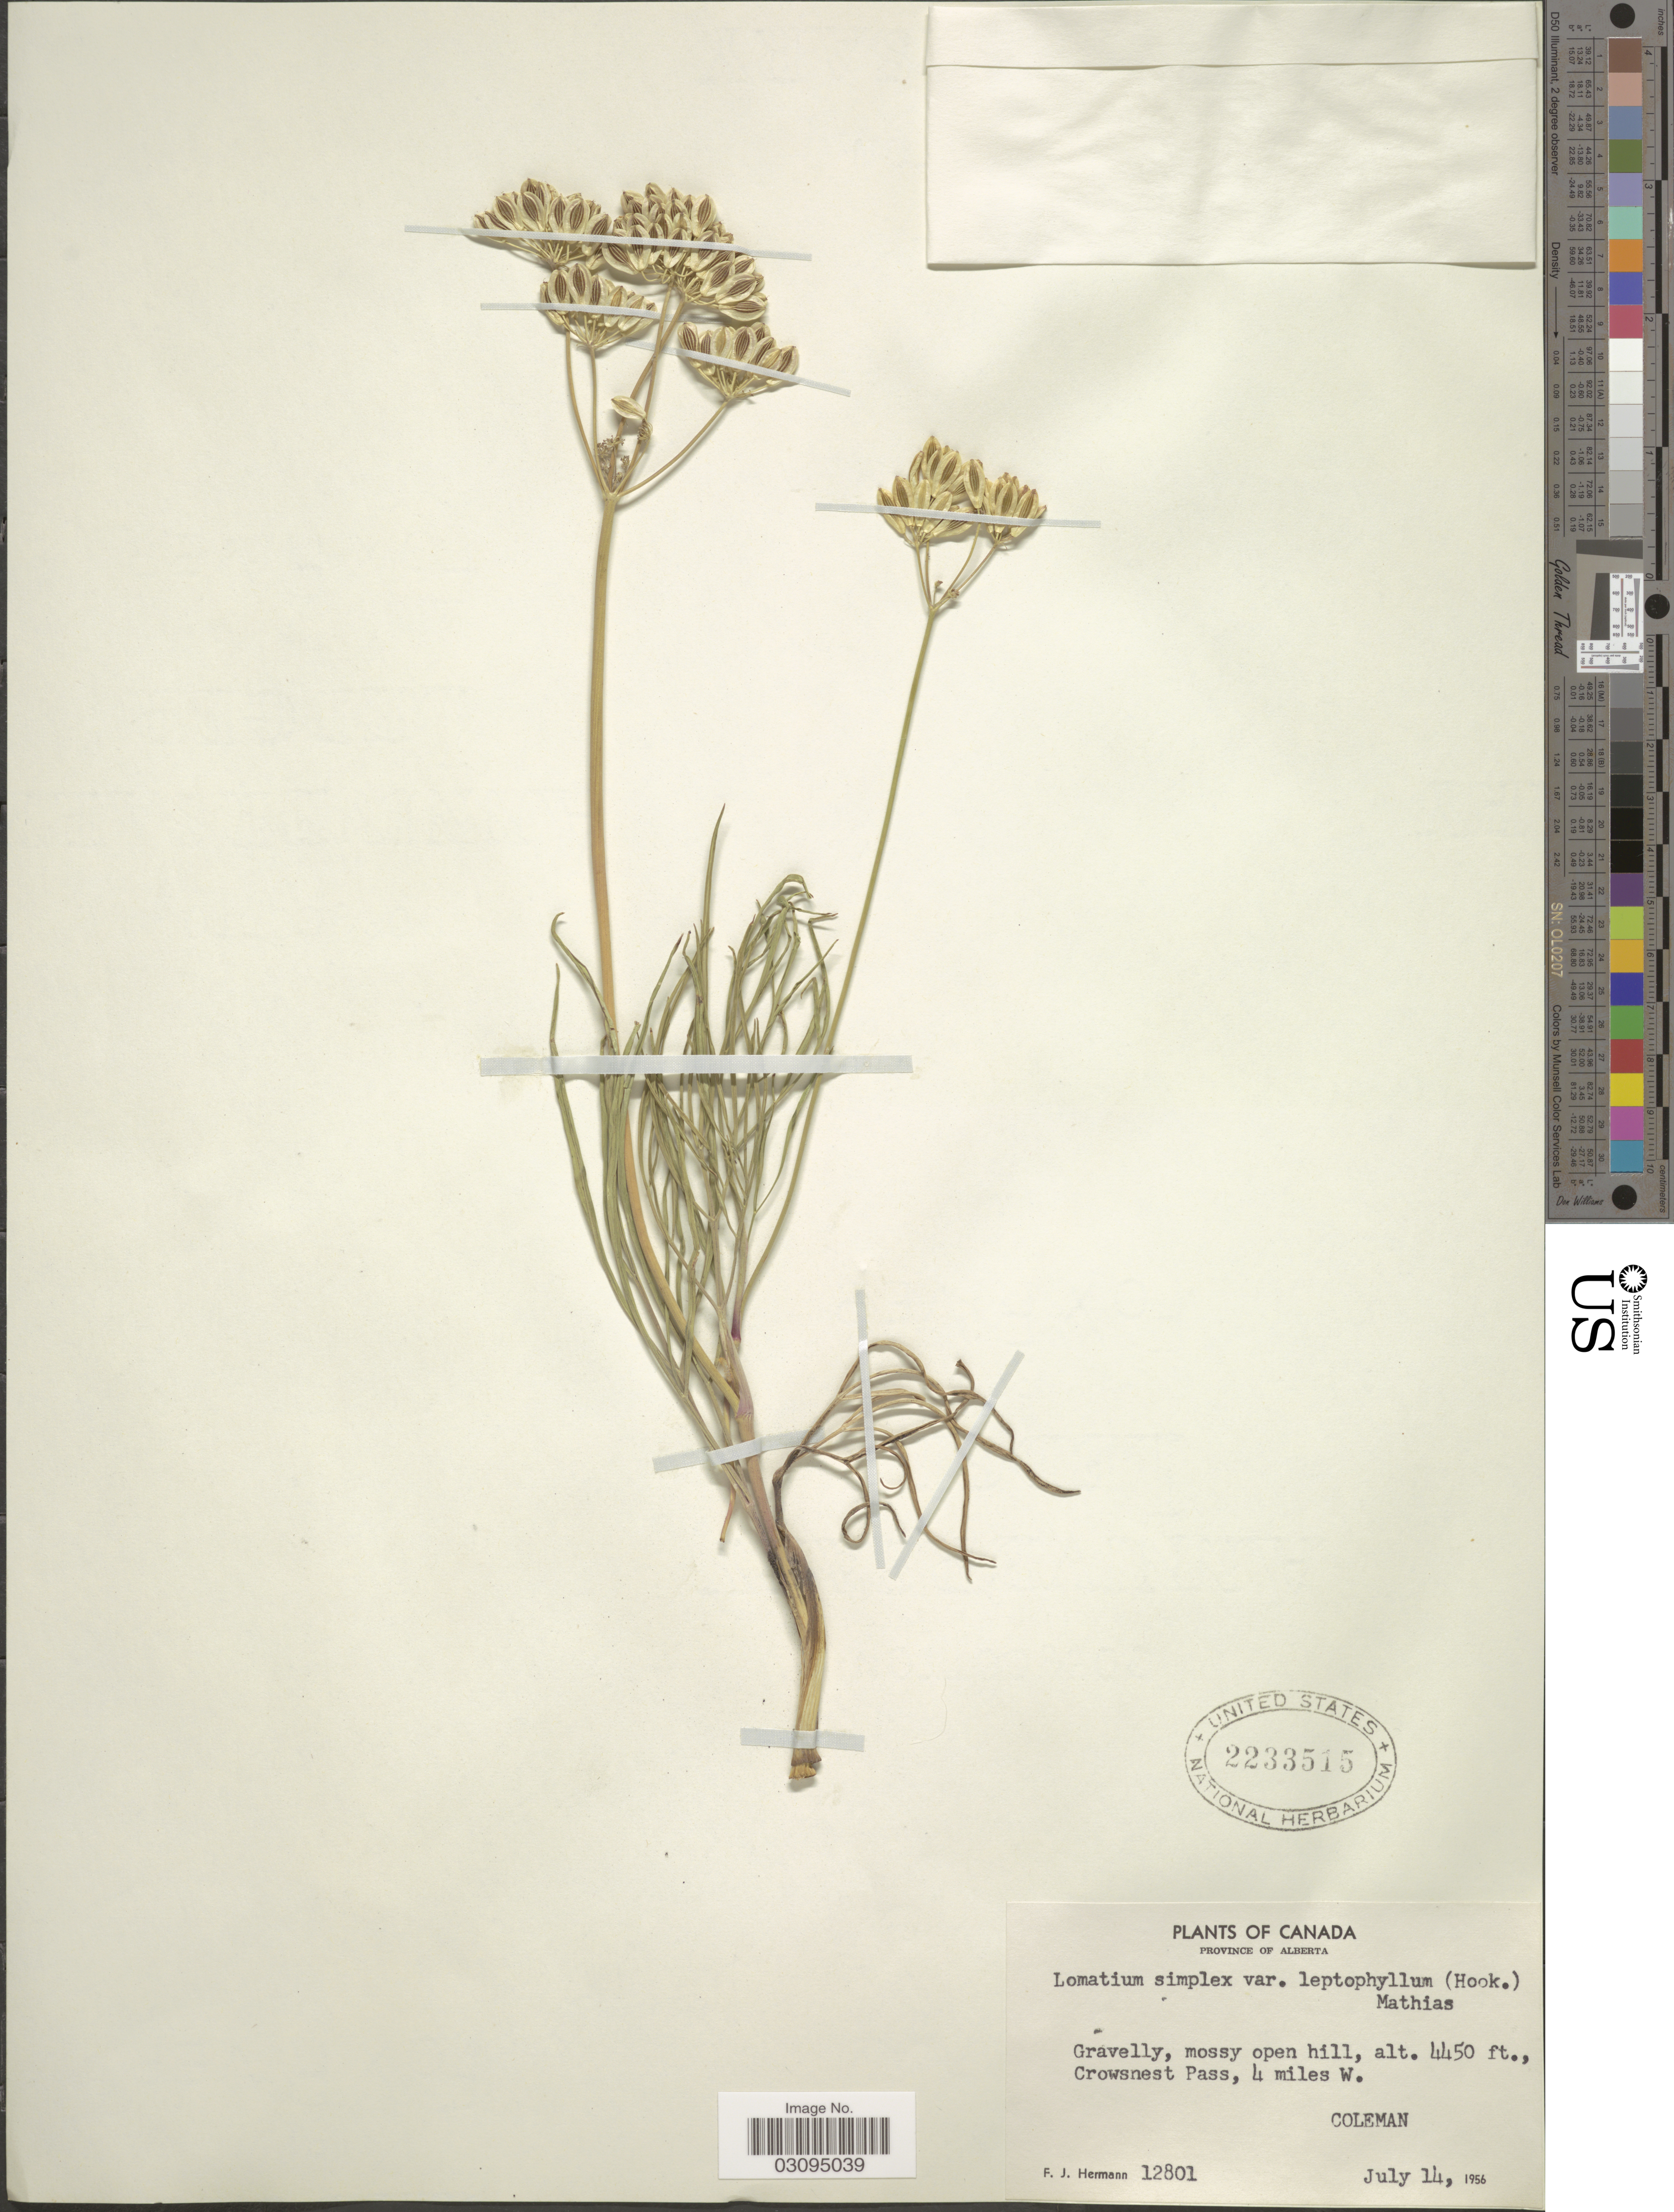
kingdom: Plantae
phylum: Tracheophyta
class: Magnoliopsida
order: Apiales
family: Apiaceae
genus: Lomatium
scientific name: Lomatium simplex var. leptophyllum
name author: (Hook.) Mathias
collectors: F. J. Hermann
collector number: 12801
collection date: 1956-07-14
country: Canada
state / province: Alberta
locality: Crowsnest Pass, 4 miles W., Coleman.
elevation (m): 1356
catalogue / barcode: US 2233515